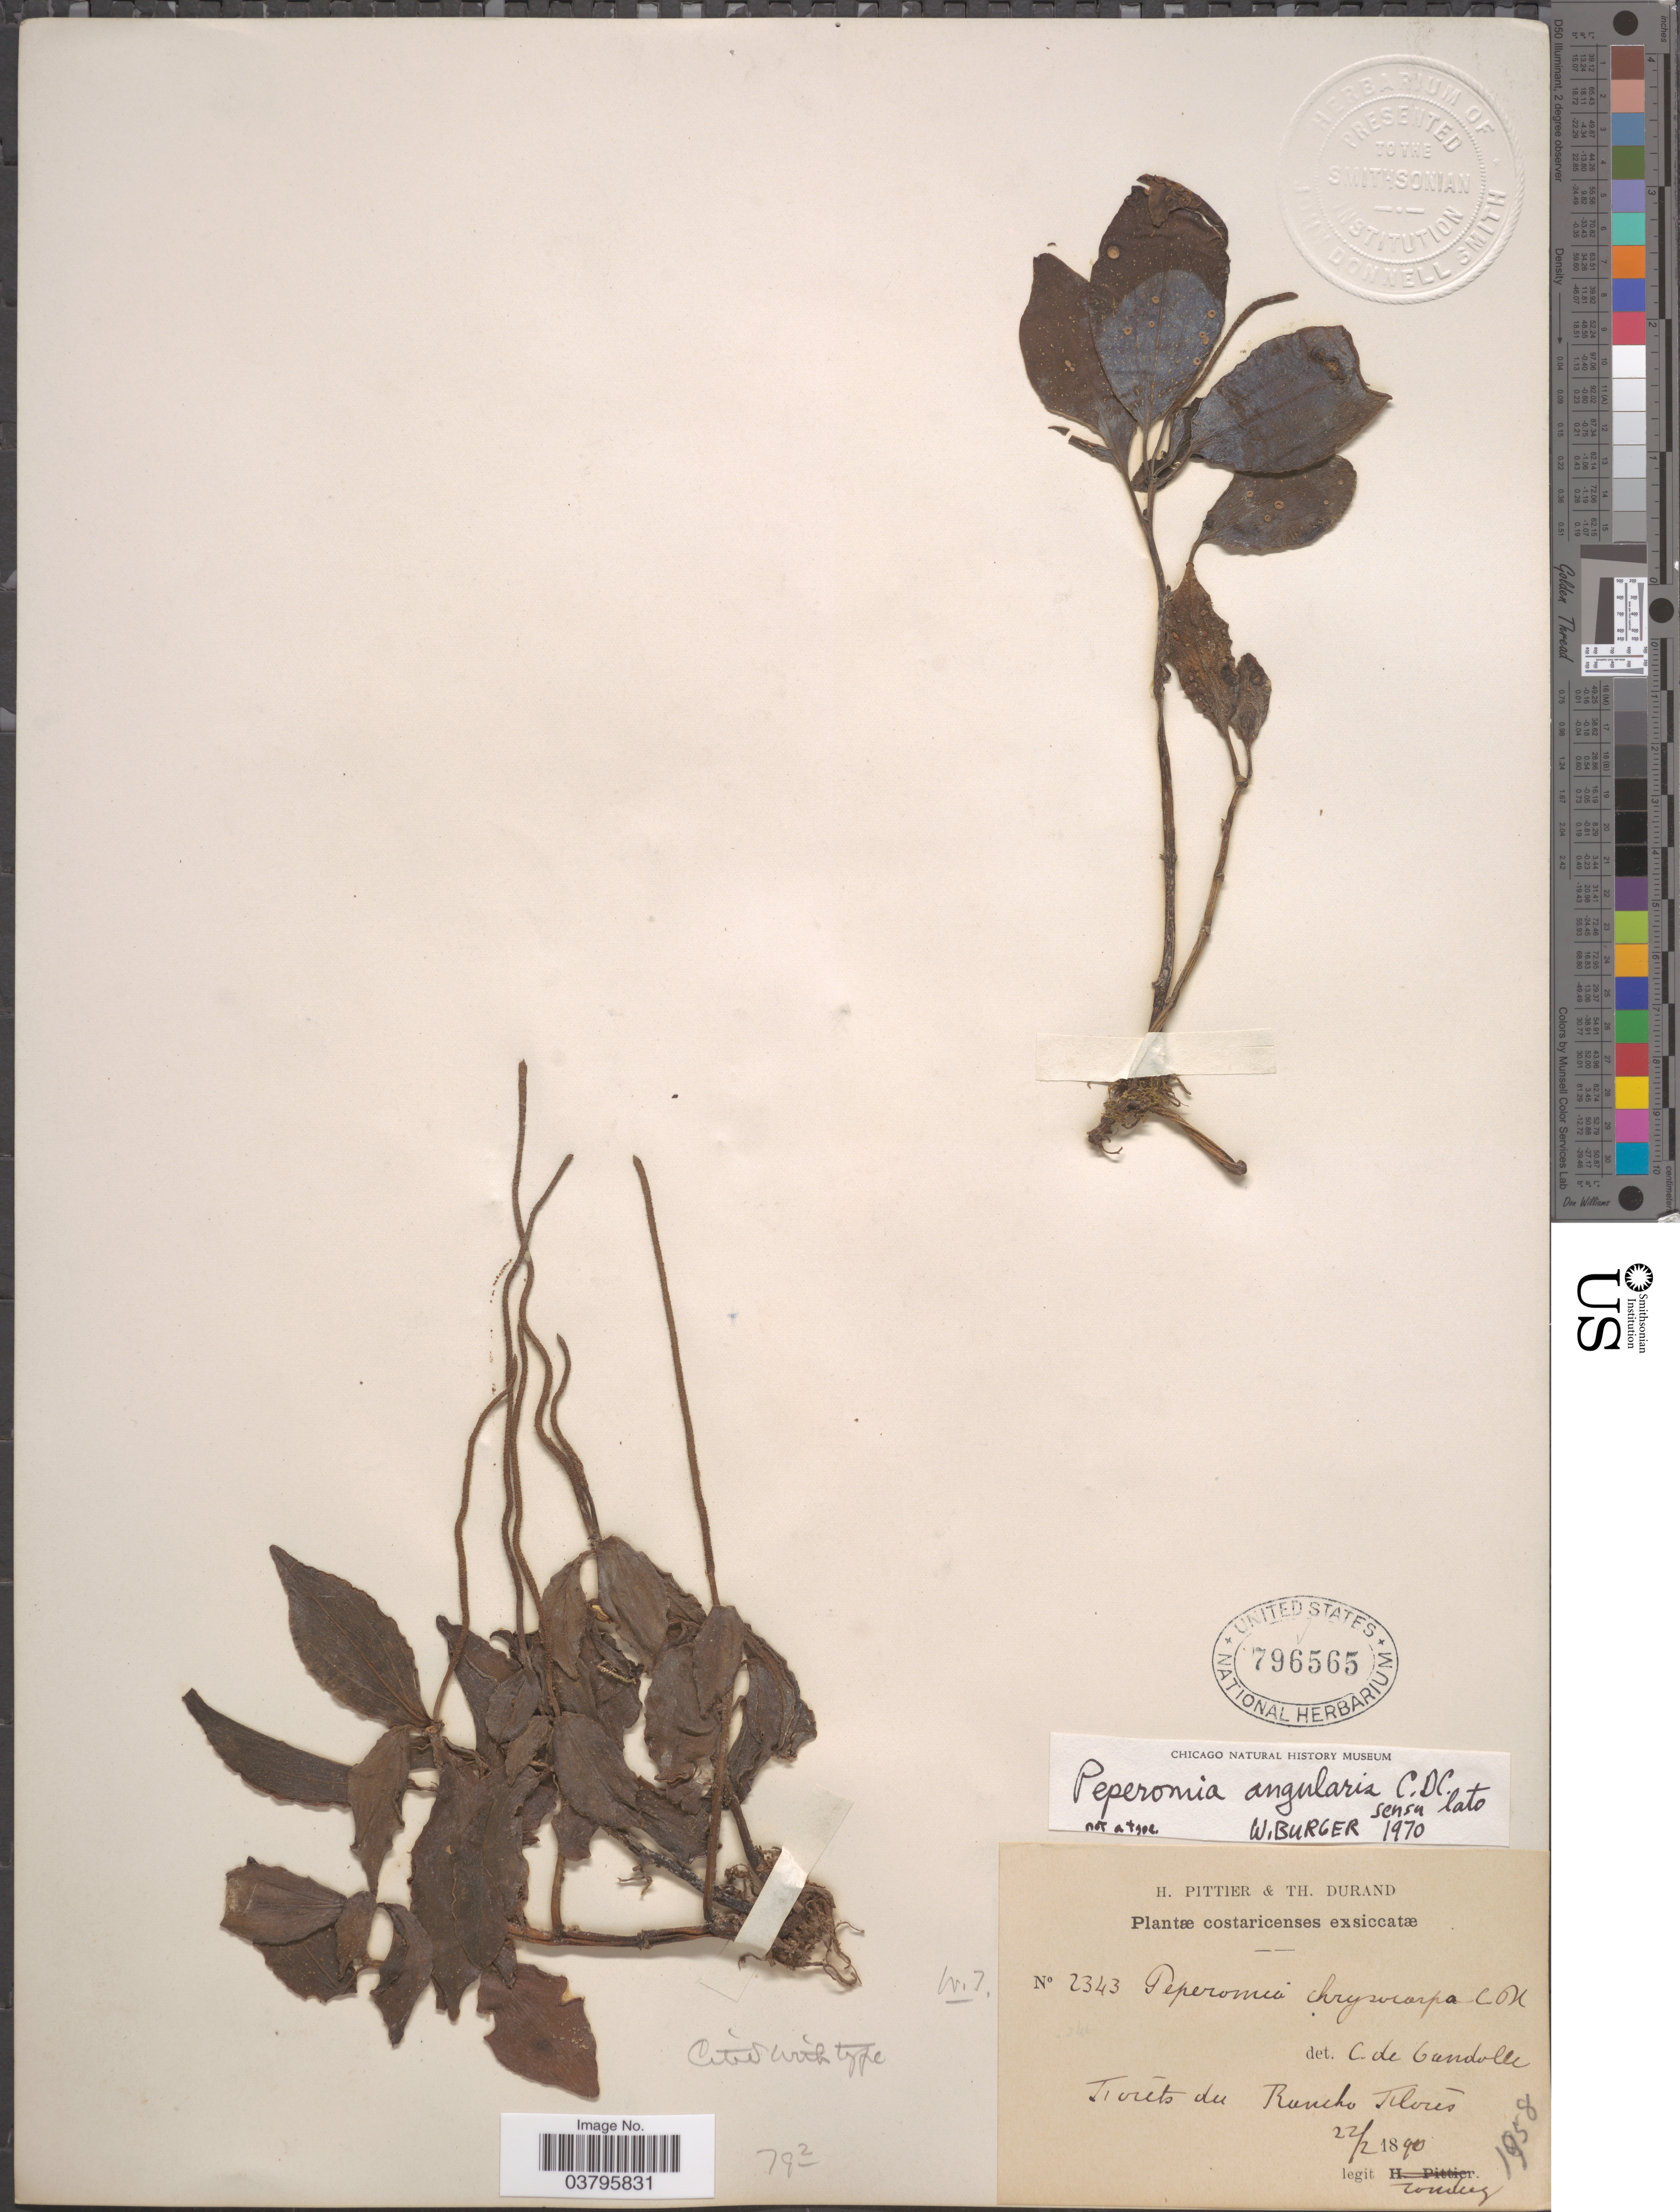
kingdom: Plantae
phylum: Tracheophyta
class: Magnoliopsida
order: Piperales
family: Piperaceae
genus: Peperomia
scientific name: Peperomia san-joseana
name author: C. DC.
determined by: Jiménez, José Estaban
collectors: Tonduz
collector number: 2343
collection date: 1890-02-22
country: Costa Rica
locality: Forêts du Rancho Florés.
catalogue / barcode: US 796565